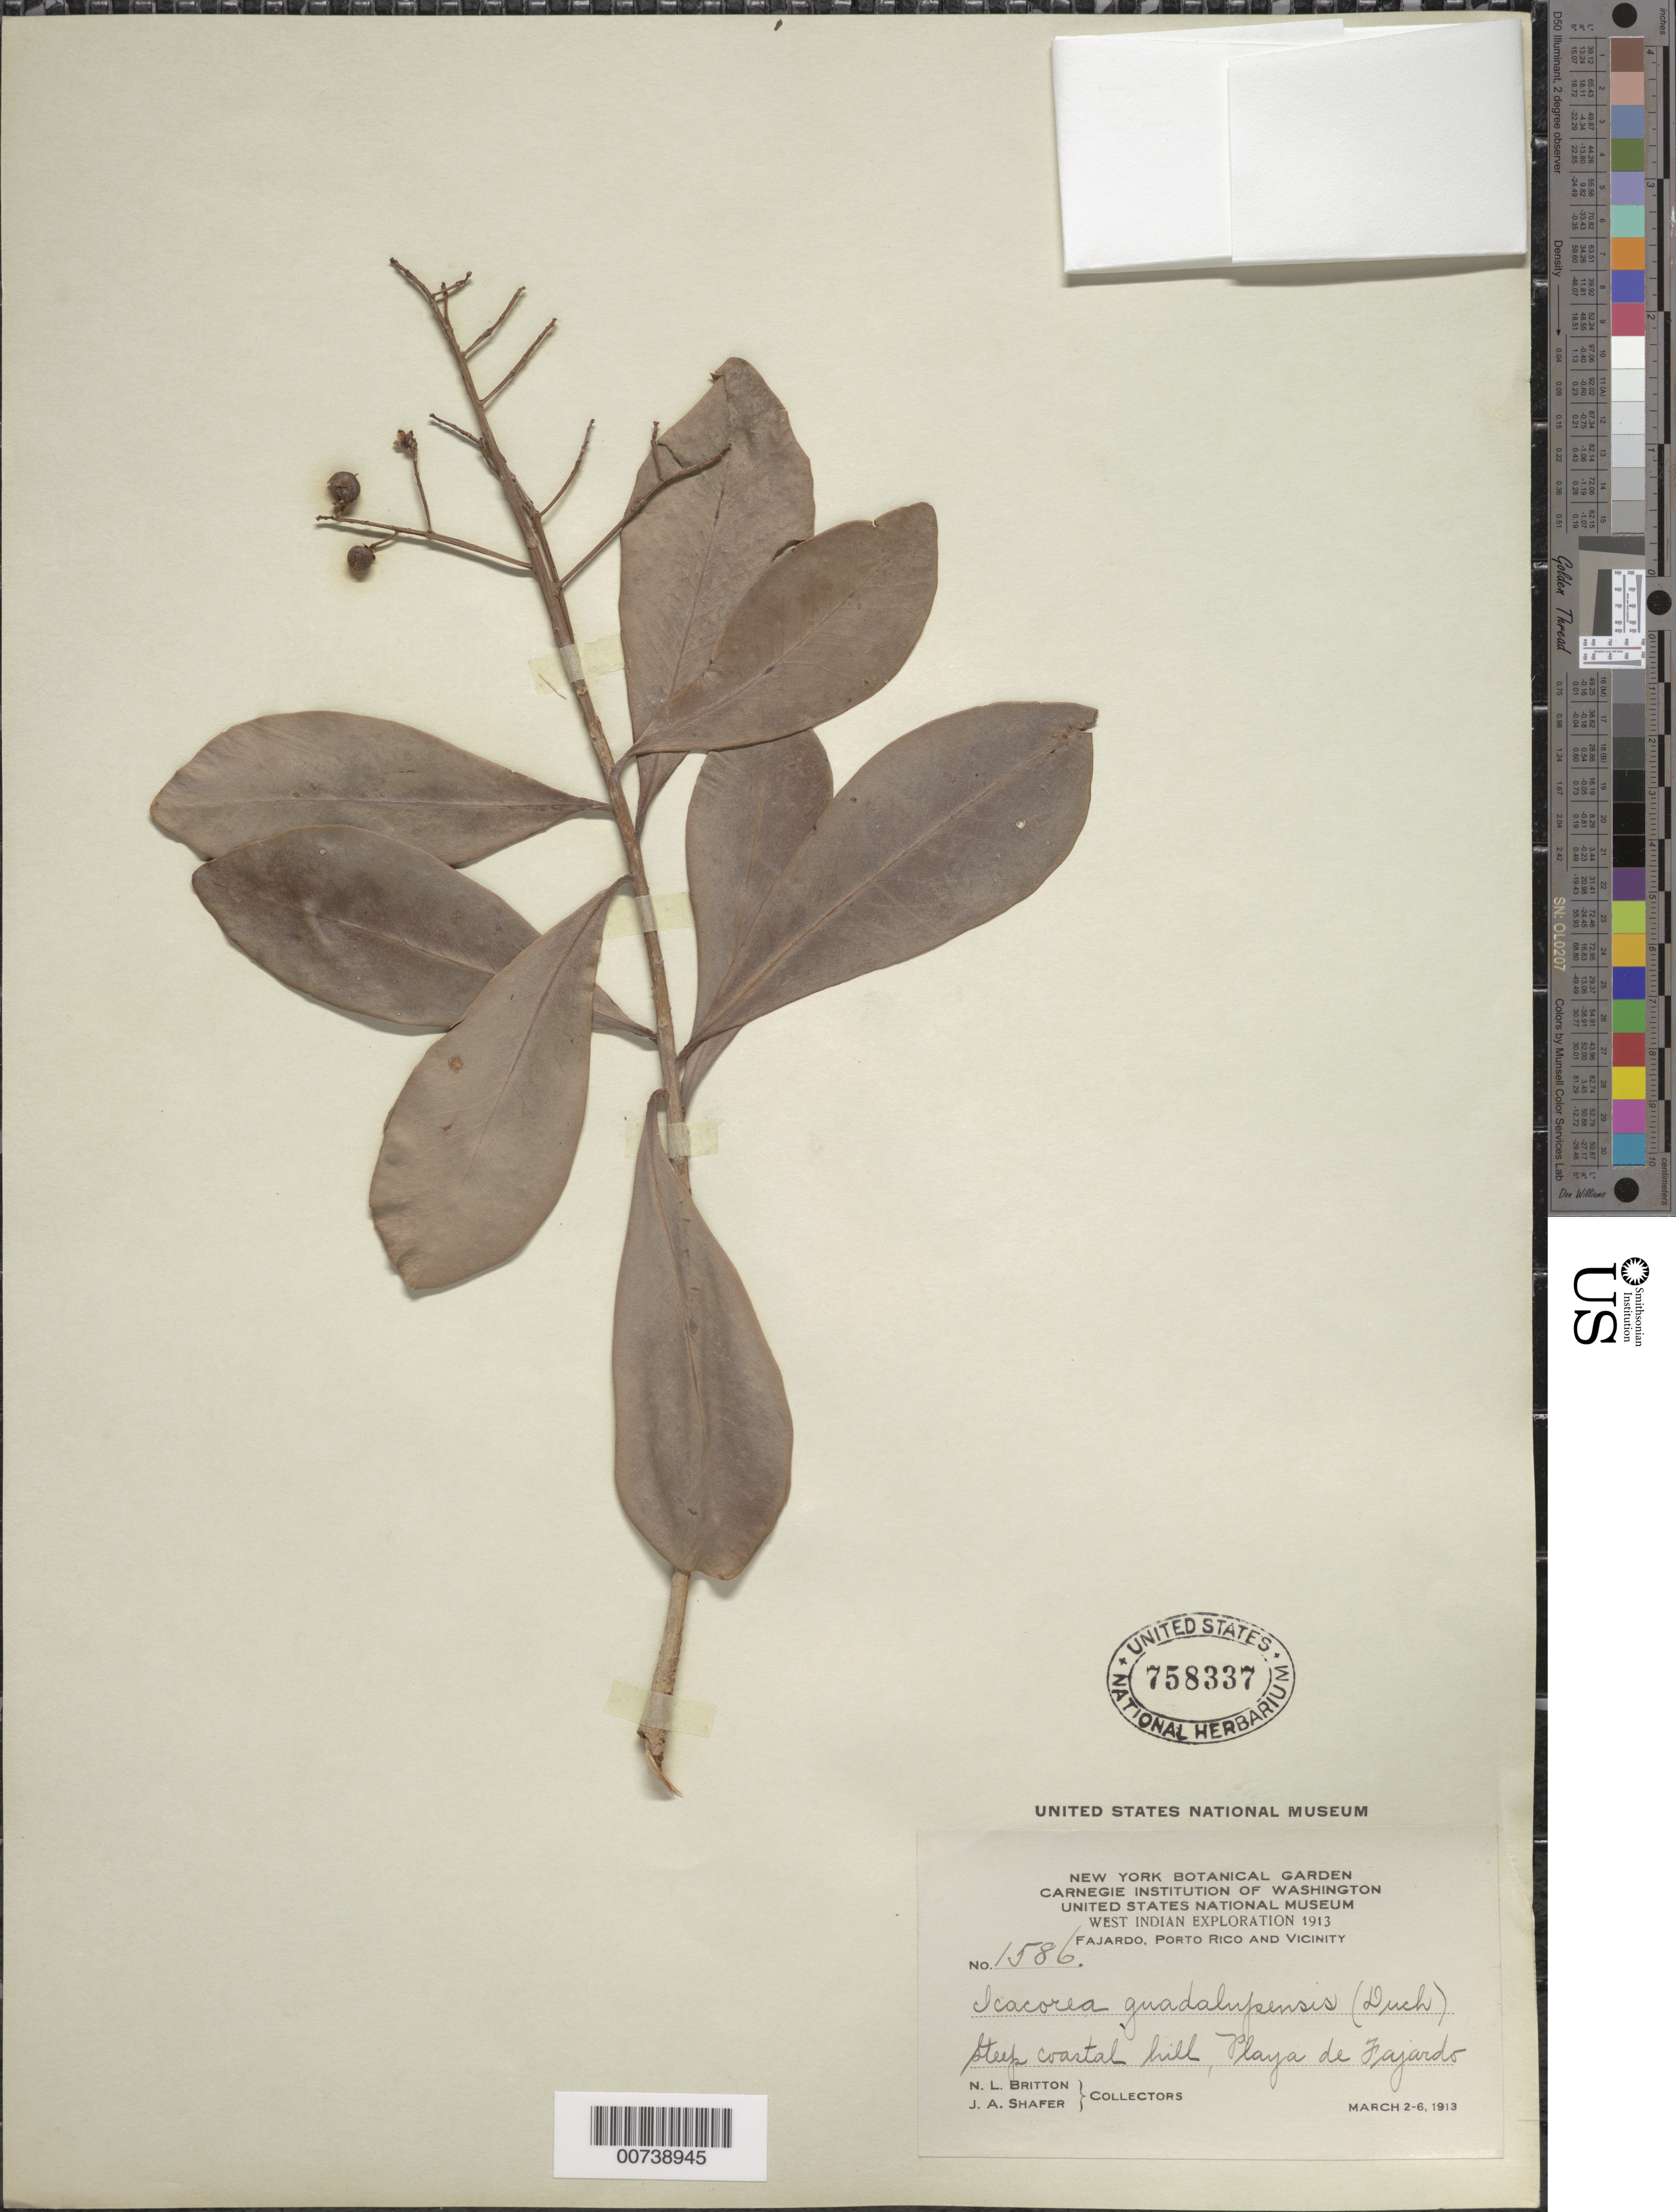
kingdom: Plantae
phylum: Tracheophyta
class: Magnoliopsida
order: Ericales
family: Primulaceae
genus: Ardisia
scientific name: Ardisia obovata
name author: Desv. ex Ham.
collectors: N. Britton & J. A. Shafer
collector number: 1586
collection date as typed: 02 Mar 1913 to 06 Mar 1913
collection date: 1913-03-02/1913-03-06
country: Puerto Rico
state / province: Fajardo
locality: Playa de Fajardo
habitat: Steep coastal hill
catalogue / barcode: US 758337